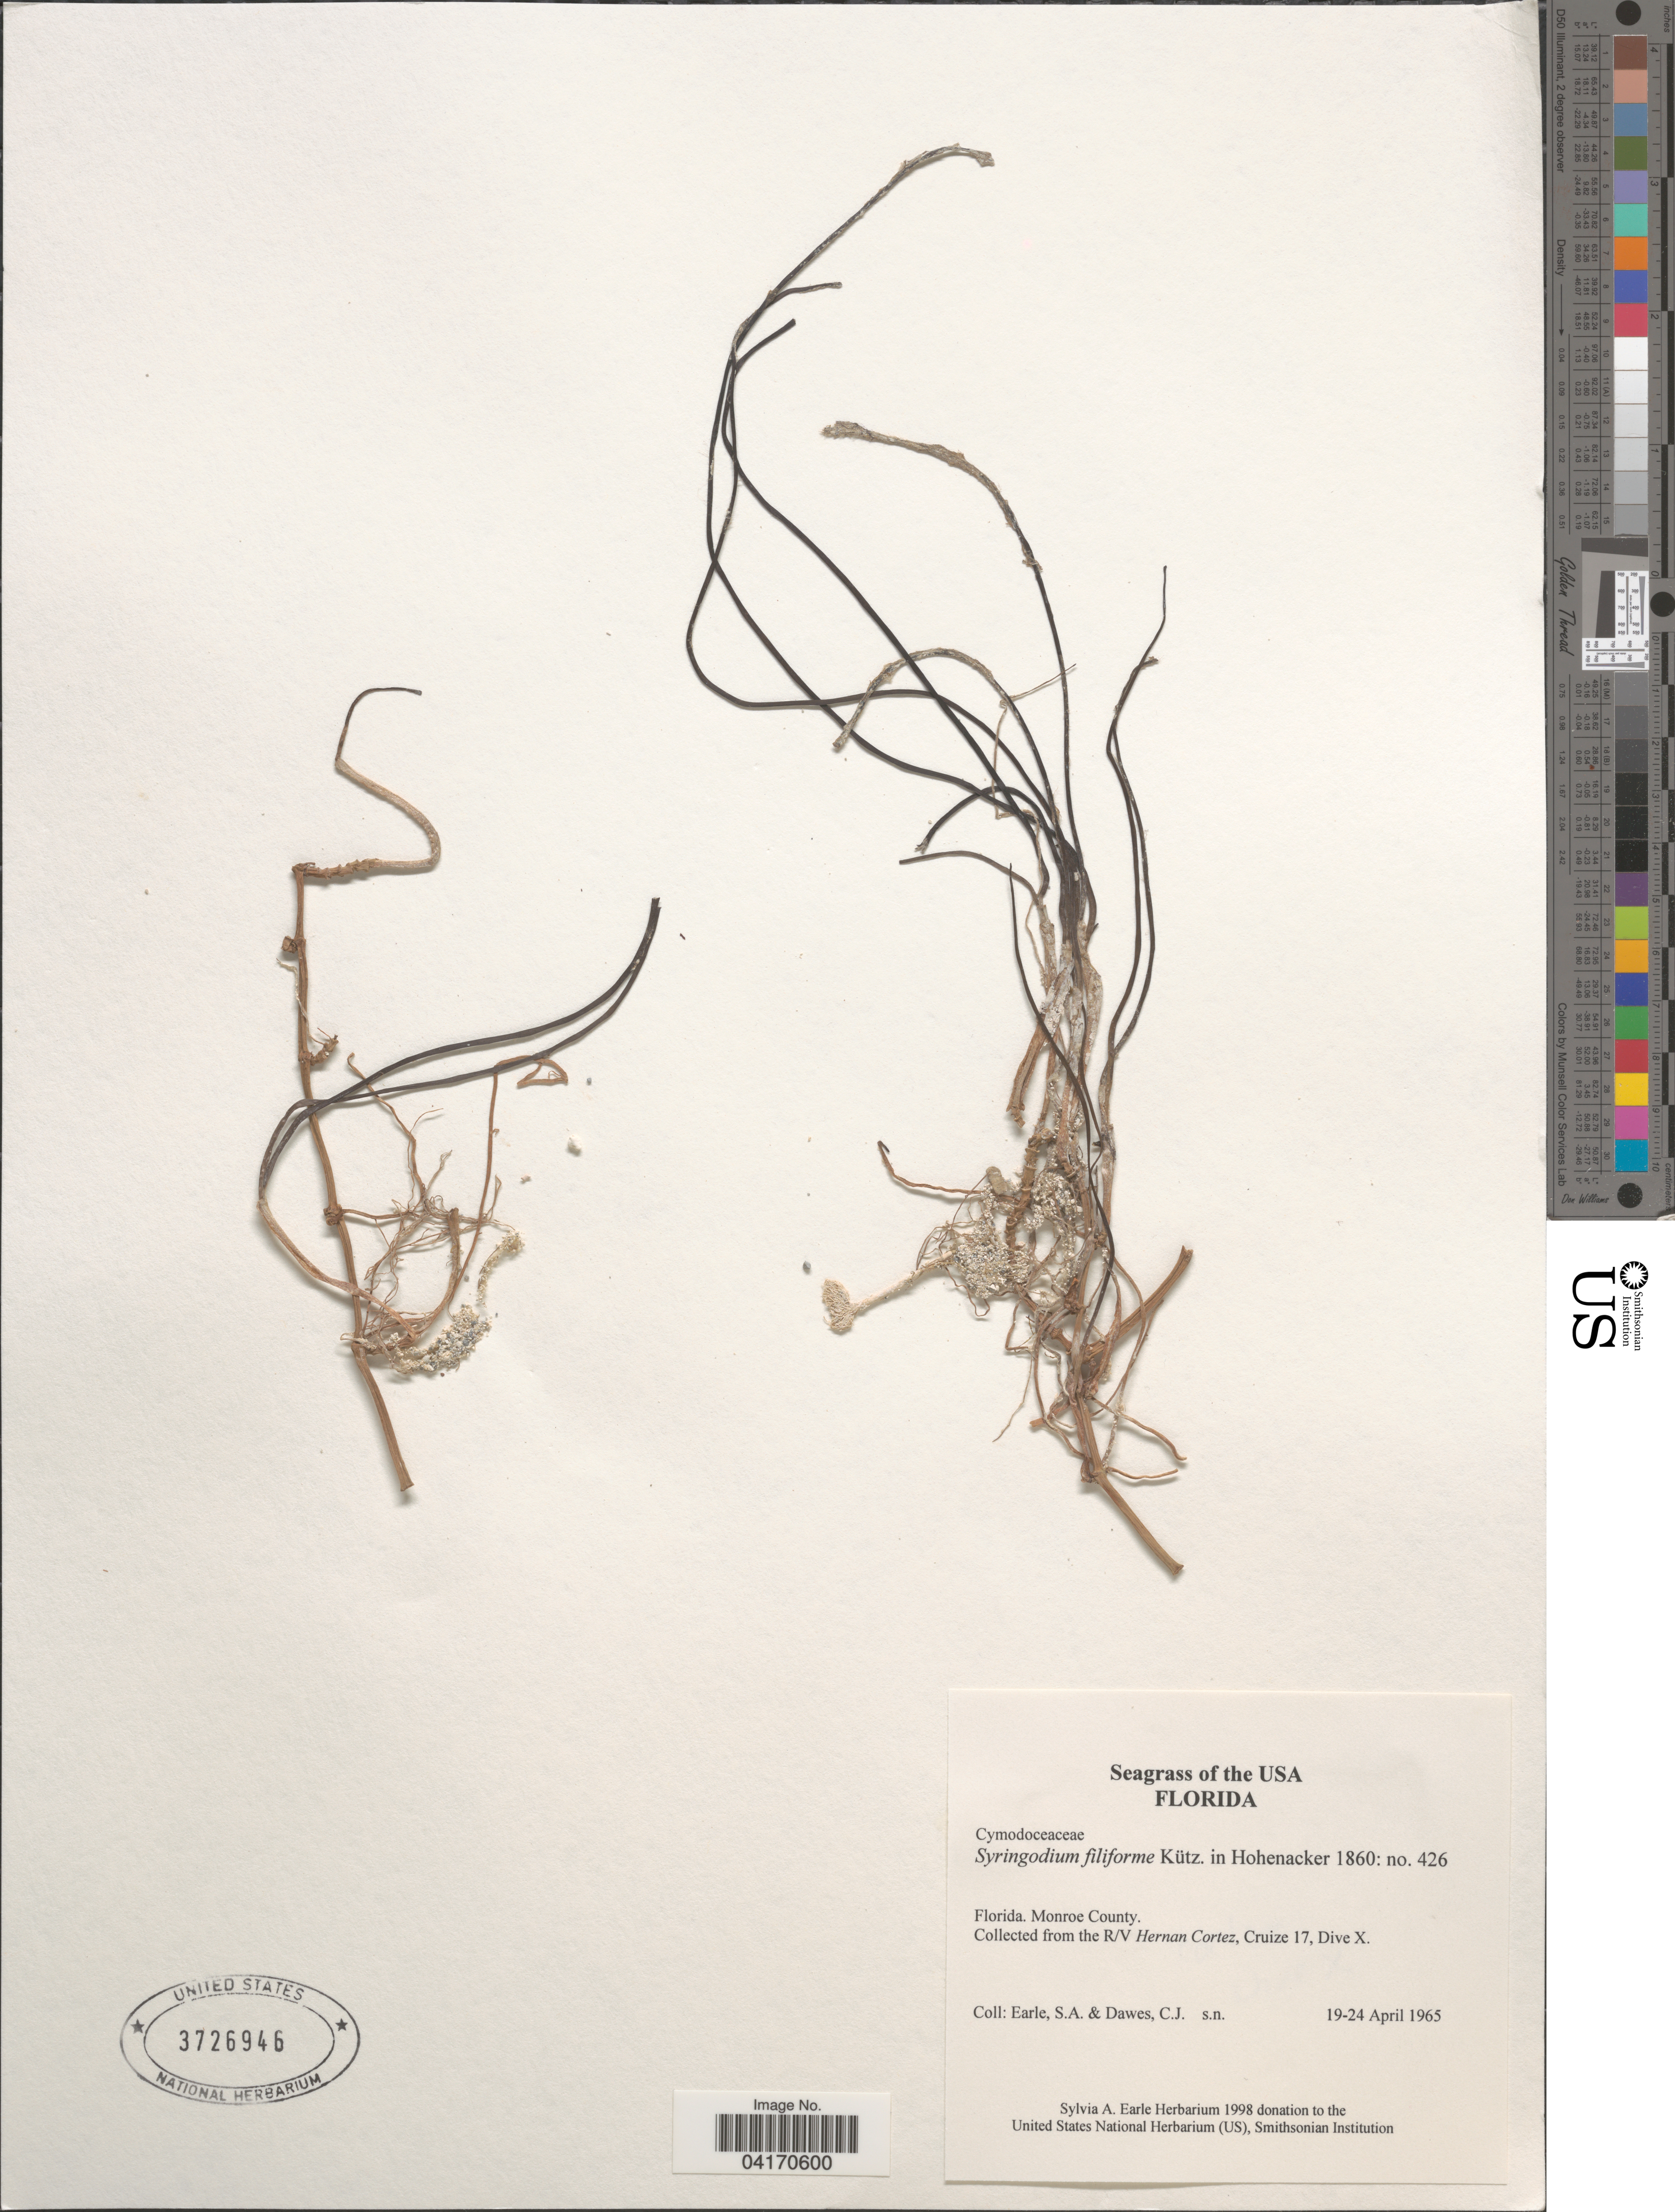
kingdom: Plantae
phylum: Tracheophyta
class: Liliopsida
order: Alismatales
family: Cymodoceaceae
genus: Syringodium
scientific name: Syringodium filiforme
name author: Kütz.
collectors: S. A. Earle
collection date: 1965-04-19/1965-04-24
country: United States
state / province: Florida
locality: Monroe County. The R/V Hernan Cortez, Cruize 17, Dive X.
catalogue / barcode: US 3726946